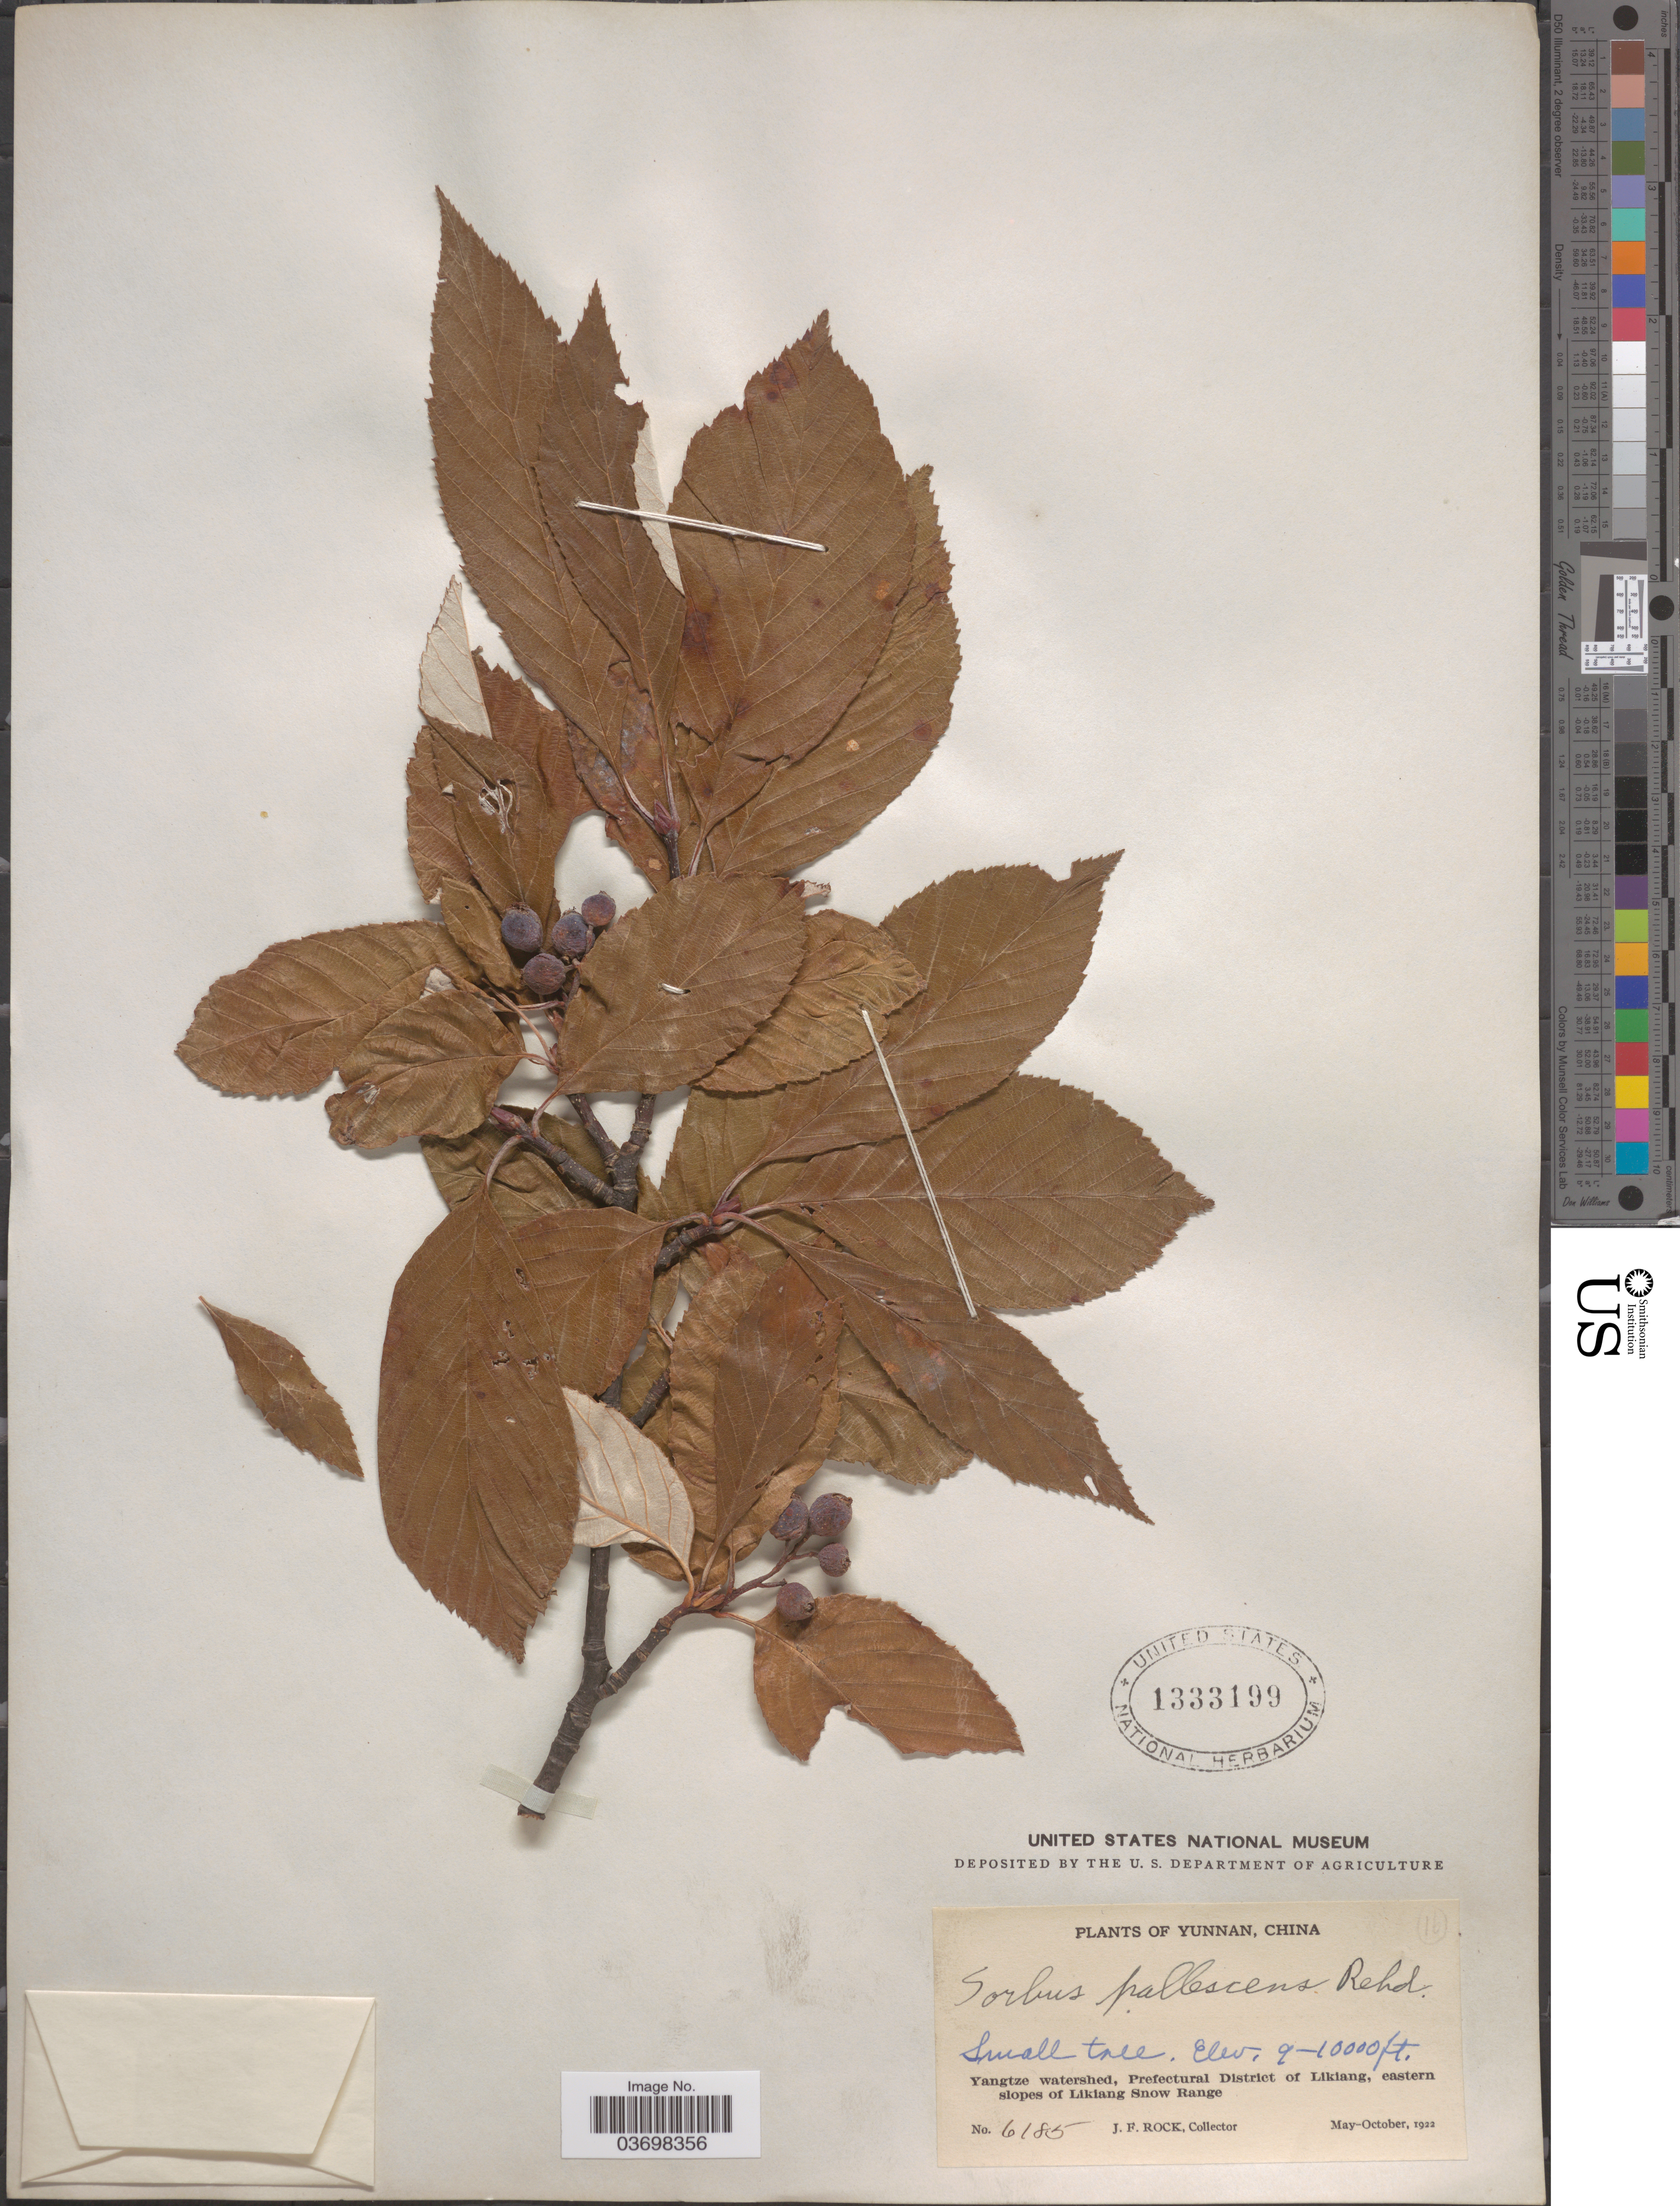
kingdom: Plantae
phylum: Tracheophyta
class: Magnoliopsida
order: Rosales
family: Rosaceae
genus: Sorbus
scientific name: Sorbus pallescens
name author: Rehder in Sarg.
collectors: J. Rock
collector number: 6185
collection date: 1922-05/1922-10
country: China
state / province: Yunnan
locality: Yangtze watershed, Prefectural District of Likiang, eastern slopes of Likiang Snow Range.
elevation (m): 2743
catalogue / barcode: US 1333199